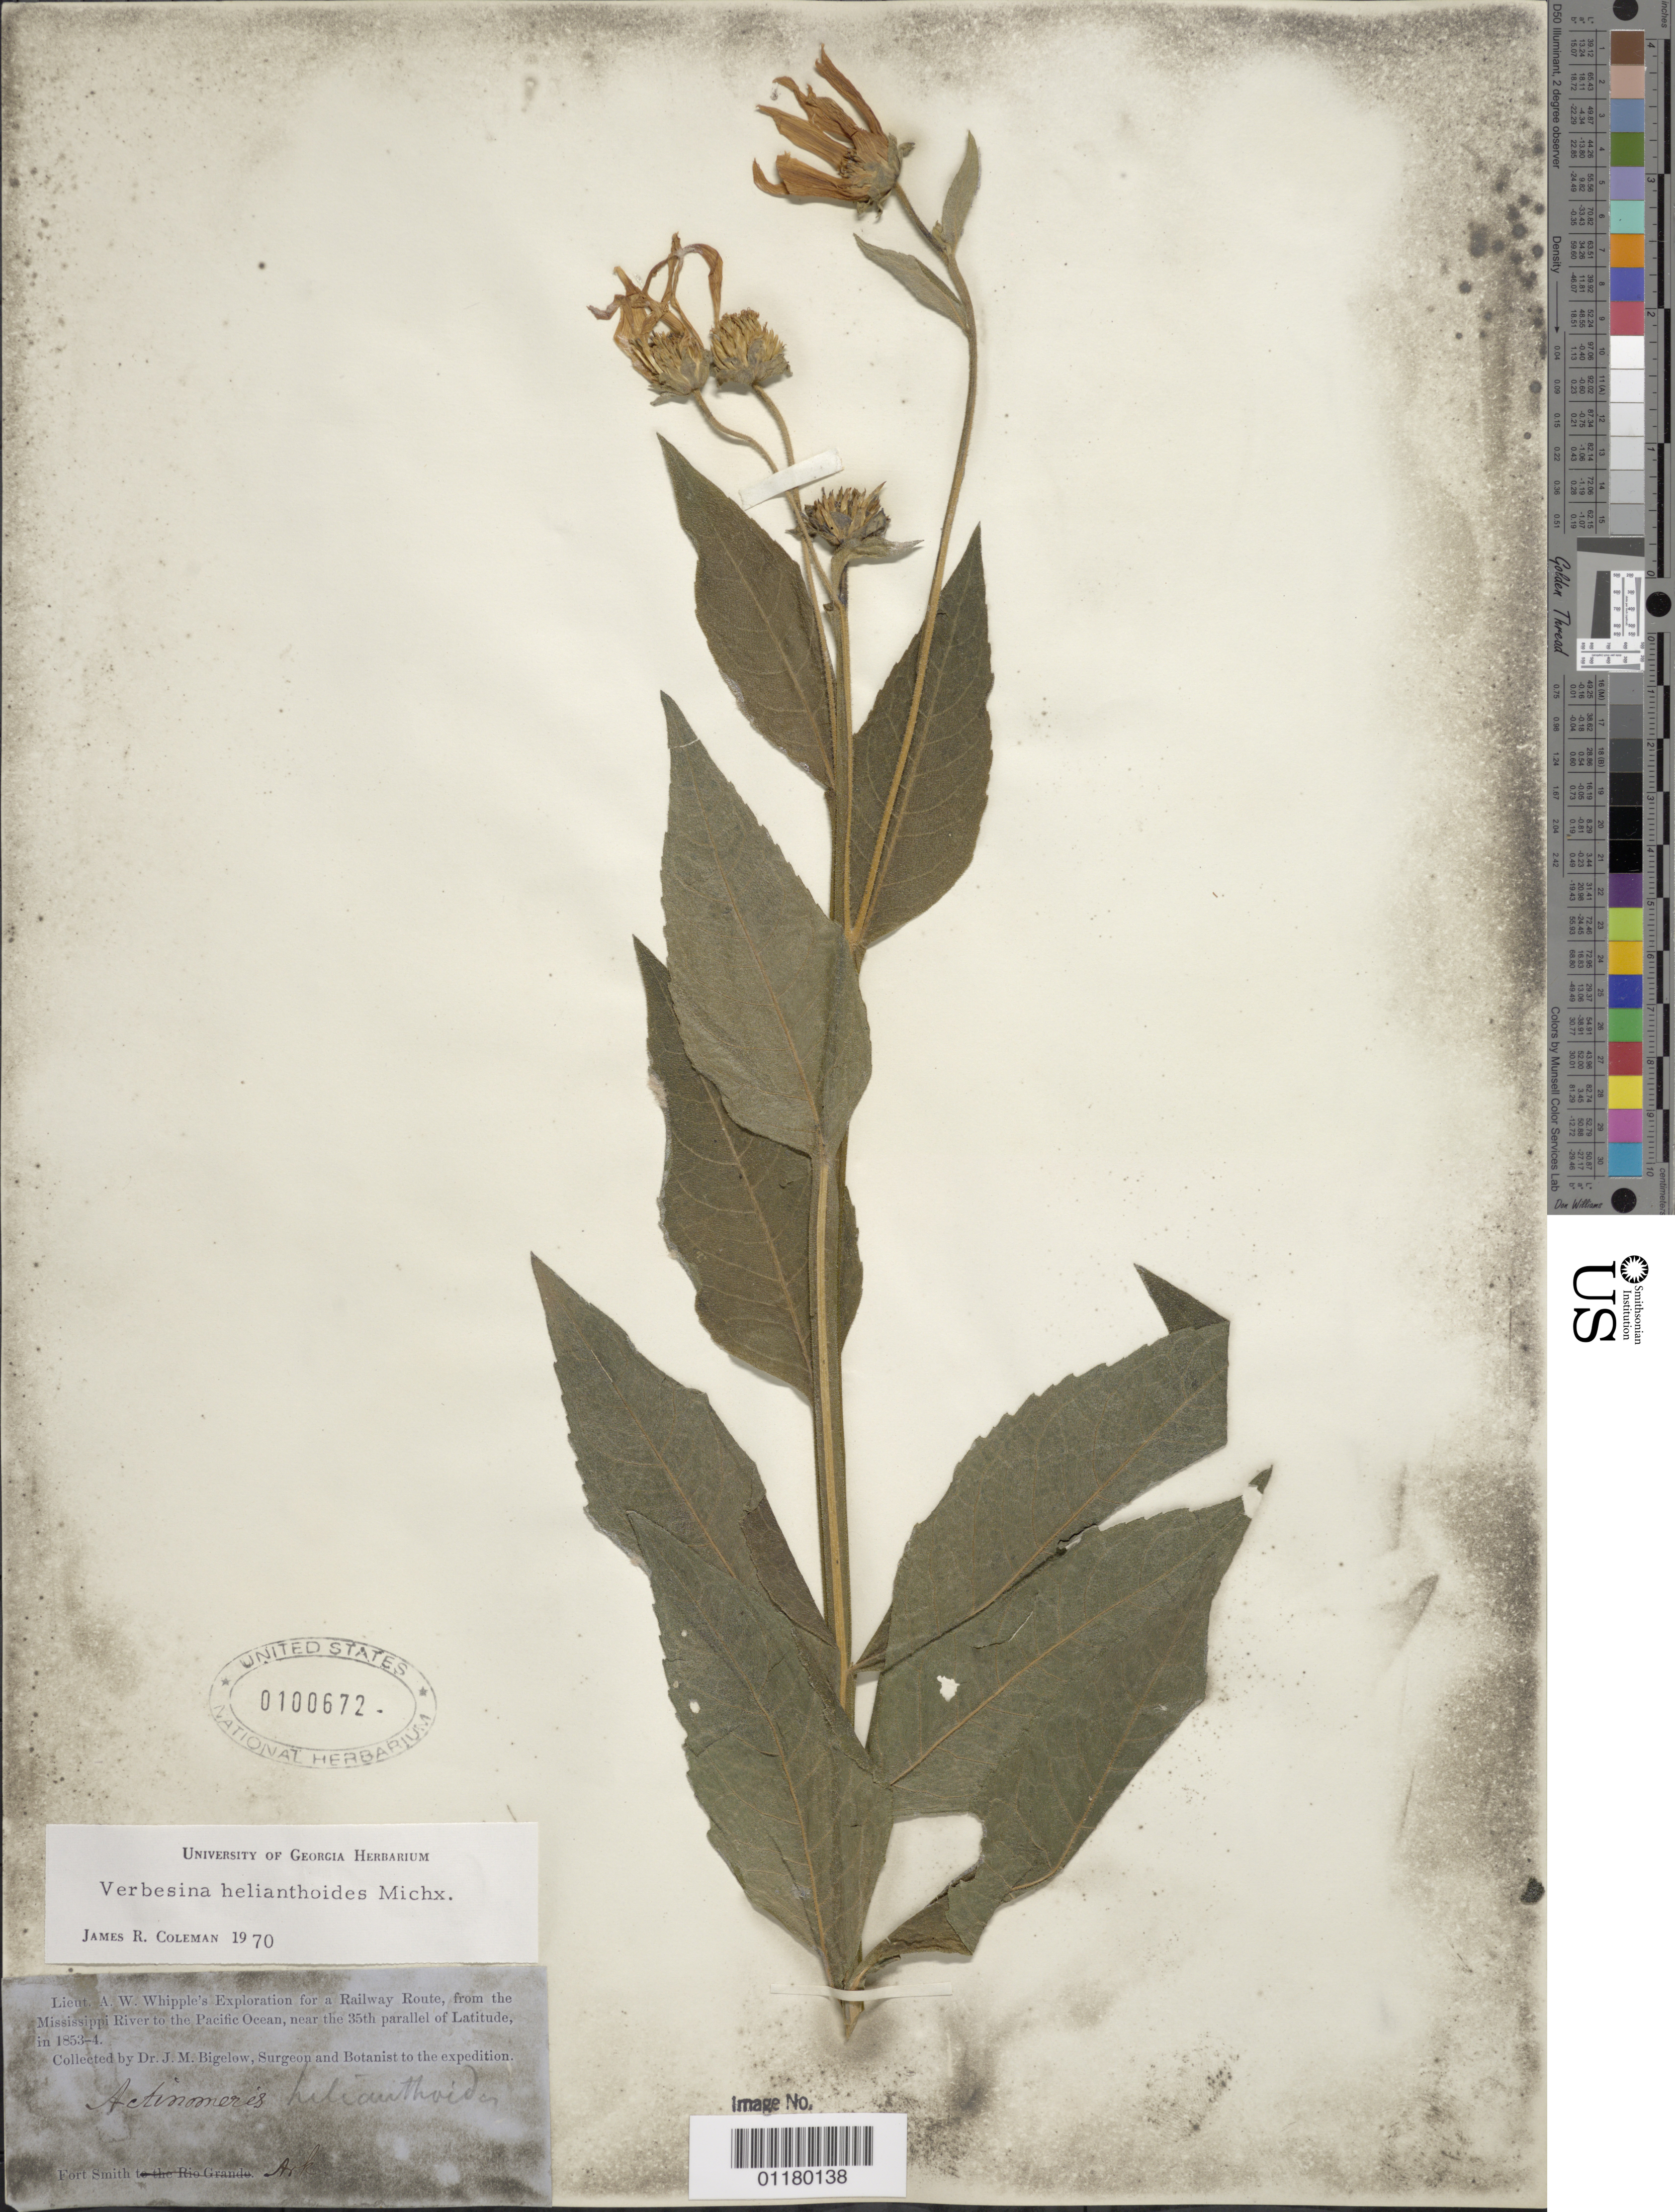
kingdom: Plantae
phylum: Tracheophyta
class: Magnoliopsida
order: Asterales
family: Asteraceae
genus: Verbesina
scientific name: Verbesina helianthoides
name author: Hook. & Arn. in Hook.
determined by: Coleman, J. R.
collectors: J. M. Bigelow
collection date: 1853/1854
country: United States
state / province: Arkansas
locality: Fort Smith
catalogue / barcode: US 100672